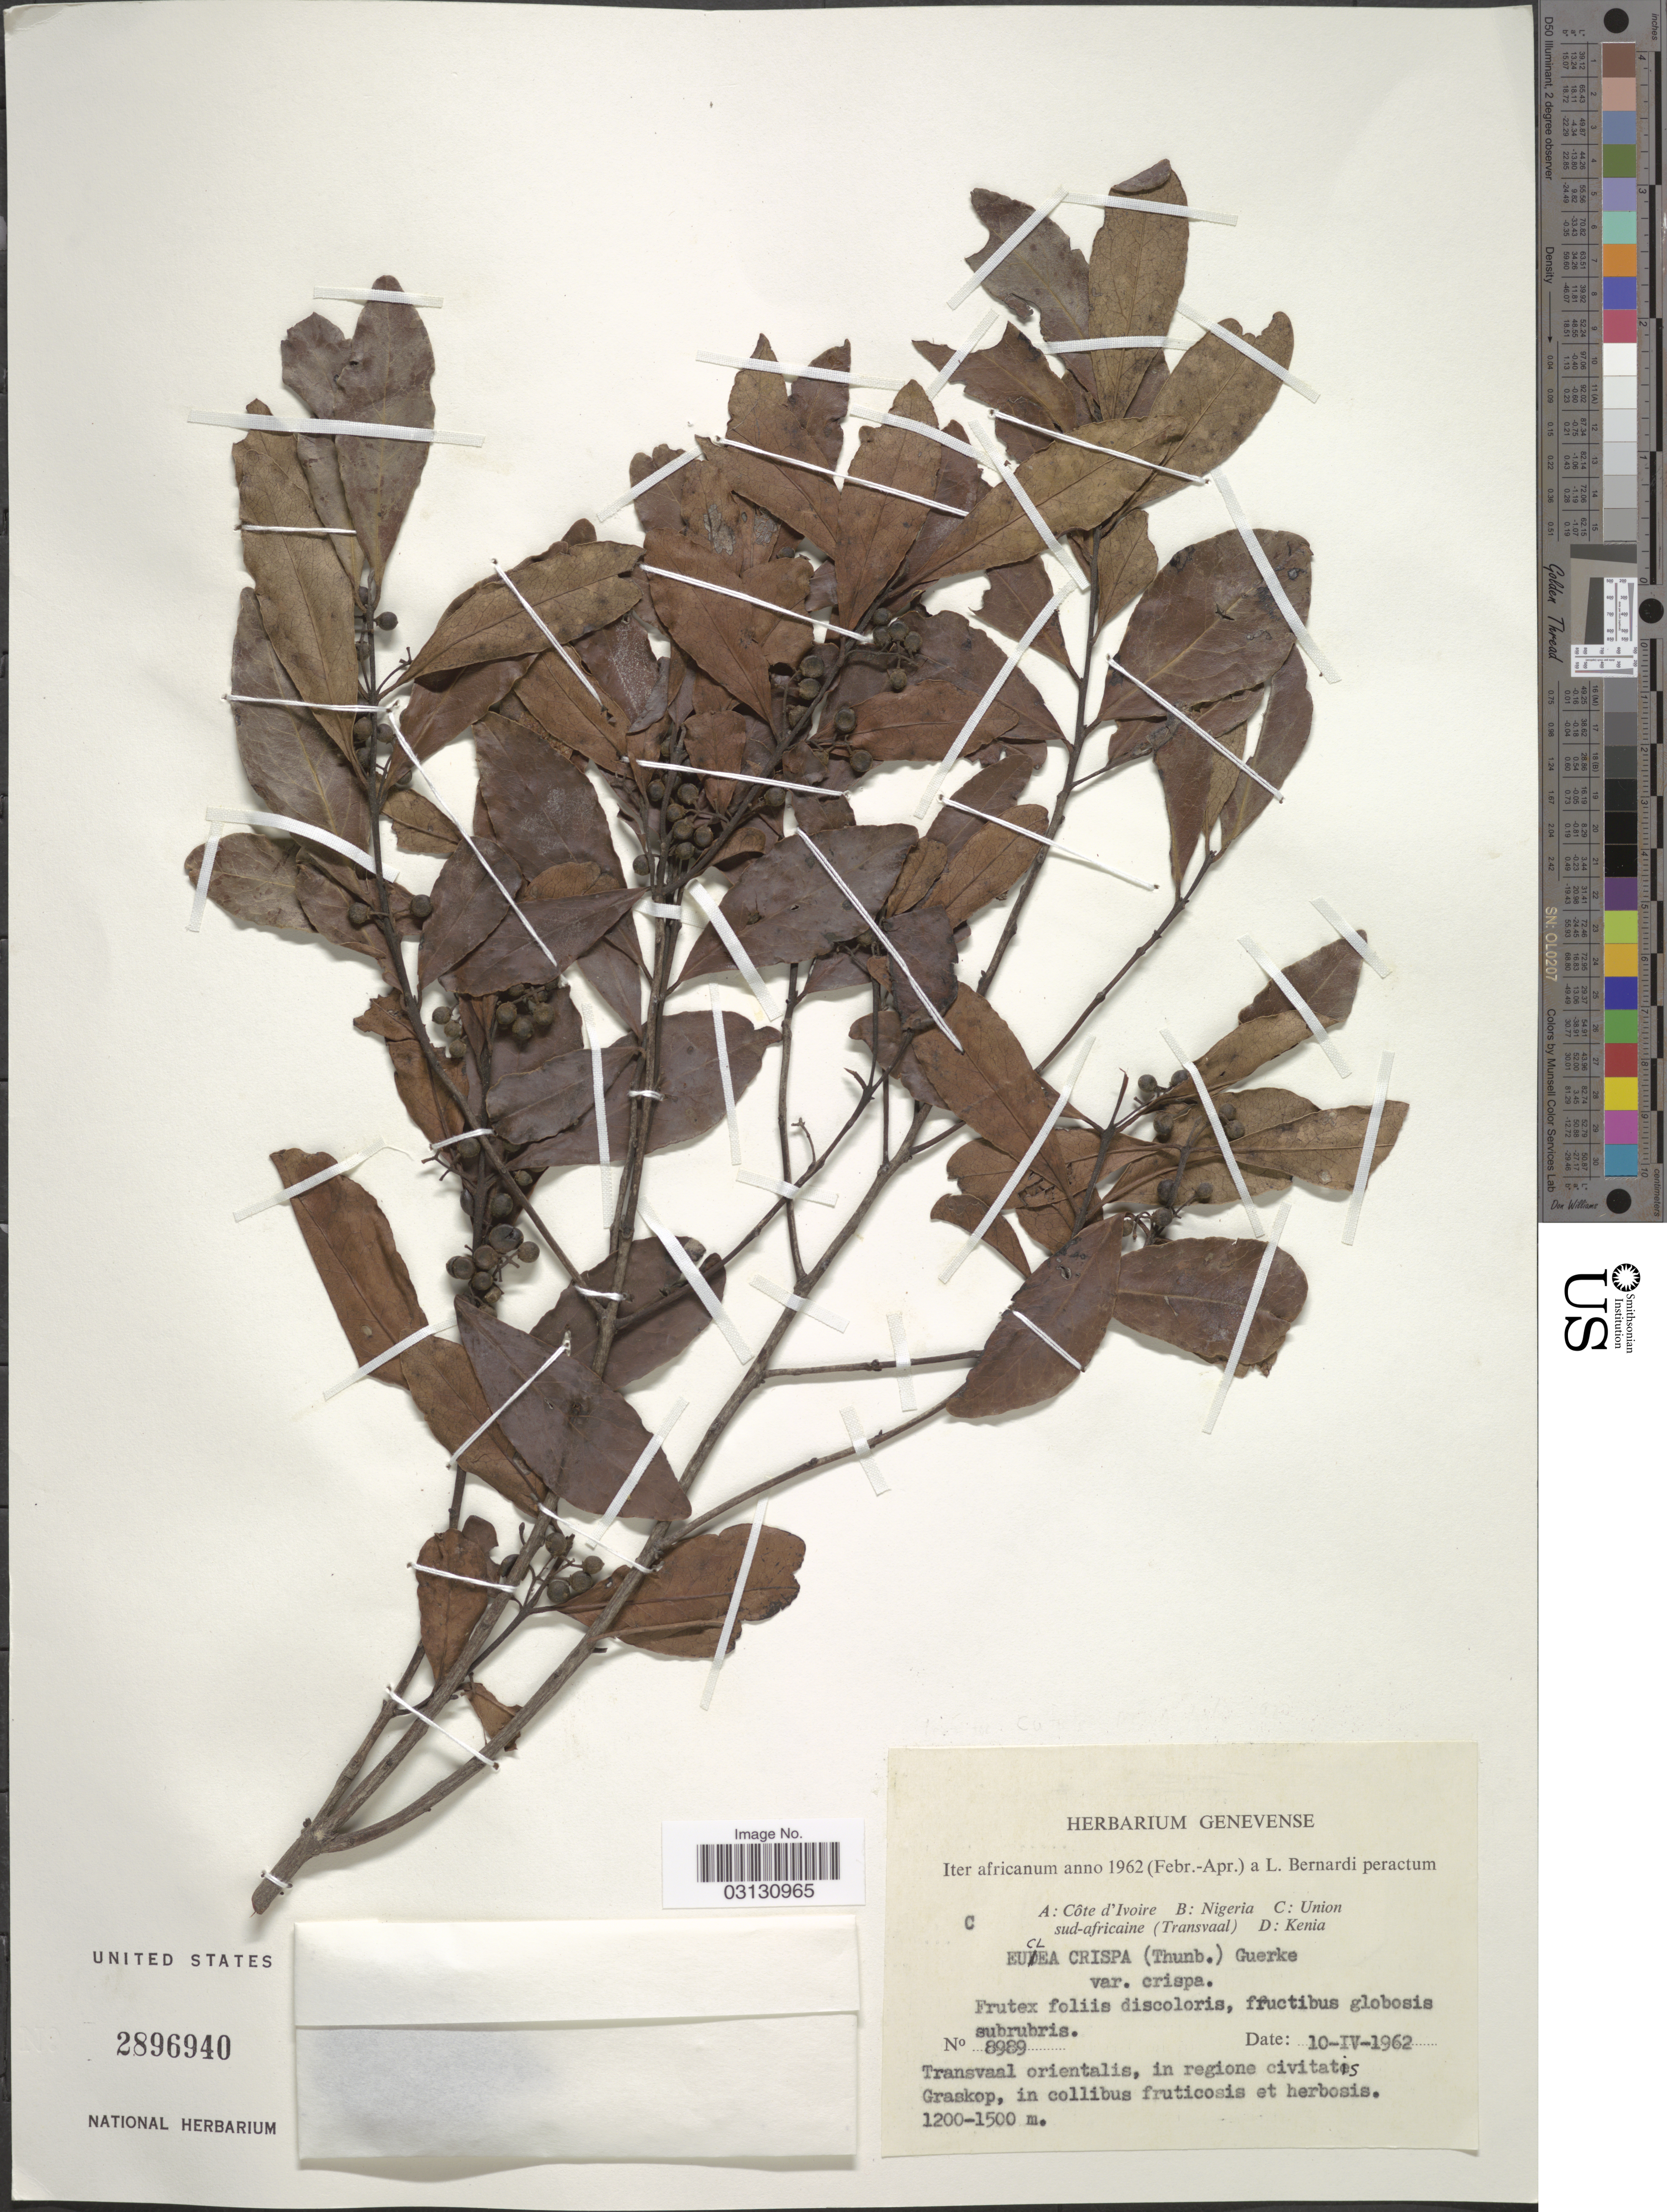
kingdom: Plantae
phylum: Tracheophyta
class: Magnoliopsida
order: Ericales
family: Ebenaceae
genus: Euclea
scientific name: Euclea crispa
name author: (Thunb.) Gürke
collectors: L. Bernardi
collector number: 8989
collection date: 1962-04-10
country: South Africa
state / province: Mpumalanga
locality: Union, Transvaal orientalis, in regione civitatis Graskop, in collibus fruticosis et herbosis.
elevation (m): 1200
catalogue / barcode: US 2896940